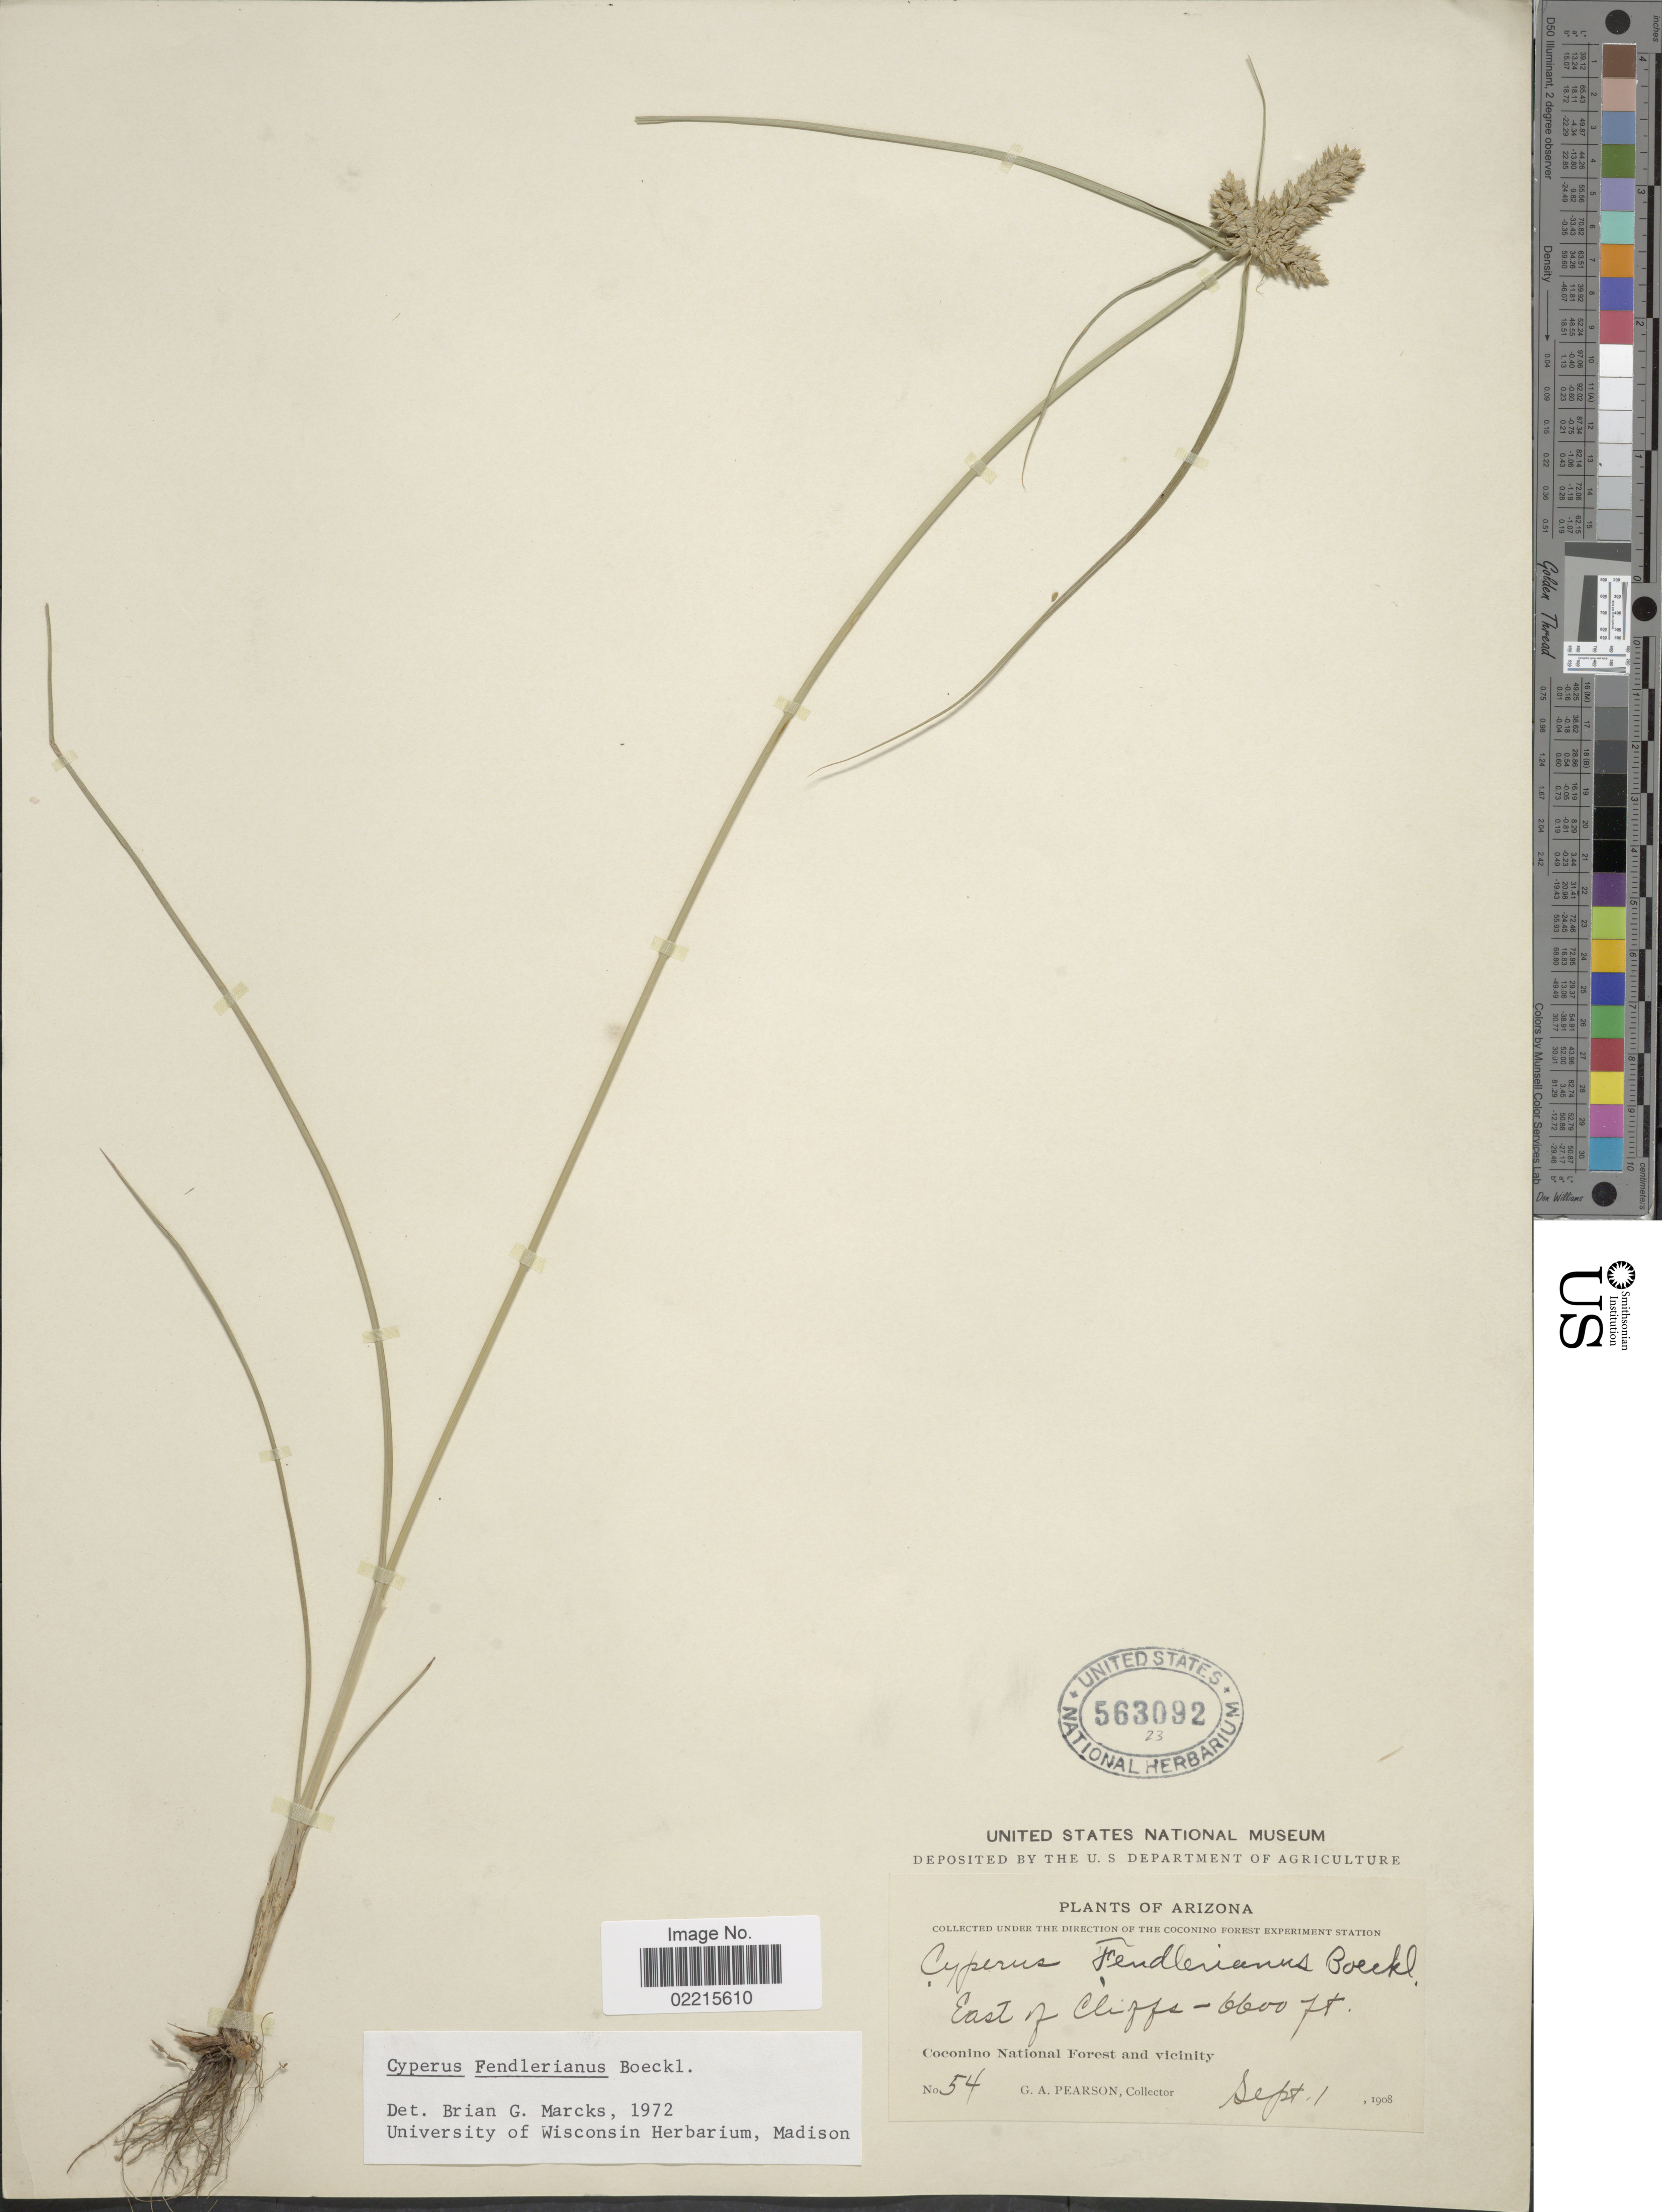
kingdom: Plantae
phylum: Tracheophyta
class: Liliopsida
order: Poales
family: Cyperaceae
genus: Cyperus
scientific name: Cyperus fendlerianus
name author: Boeckeler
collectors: G. Pearson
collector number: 54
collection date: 1908-09-01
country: United States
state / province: Arizona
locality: East of Cliffs, Coconino National and vicinity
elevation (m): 2012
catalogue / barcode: US 563092